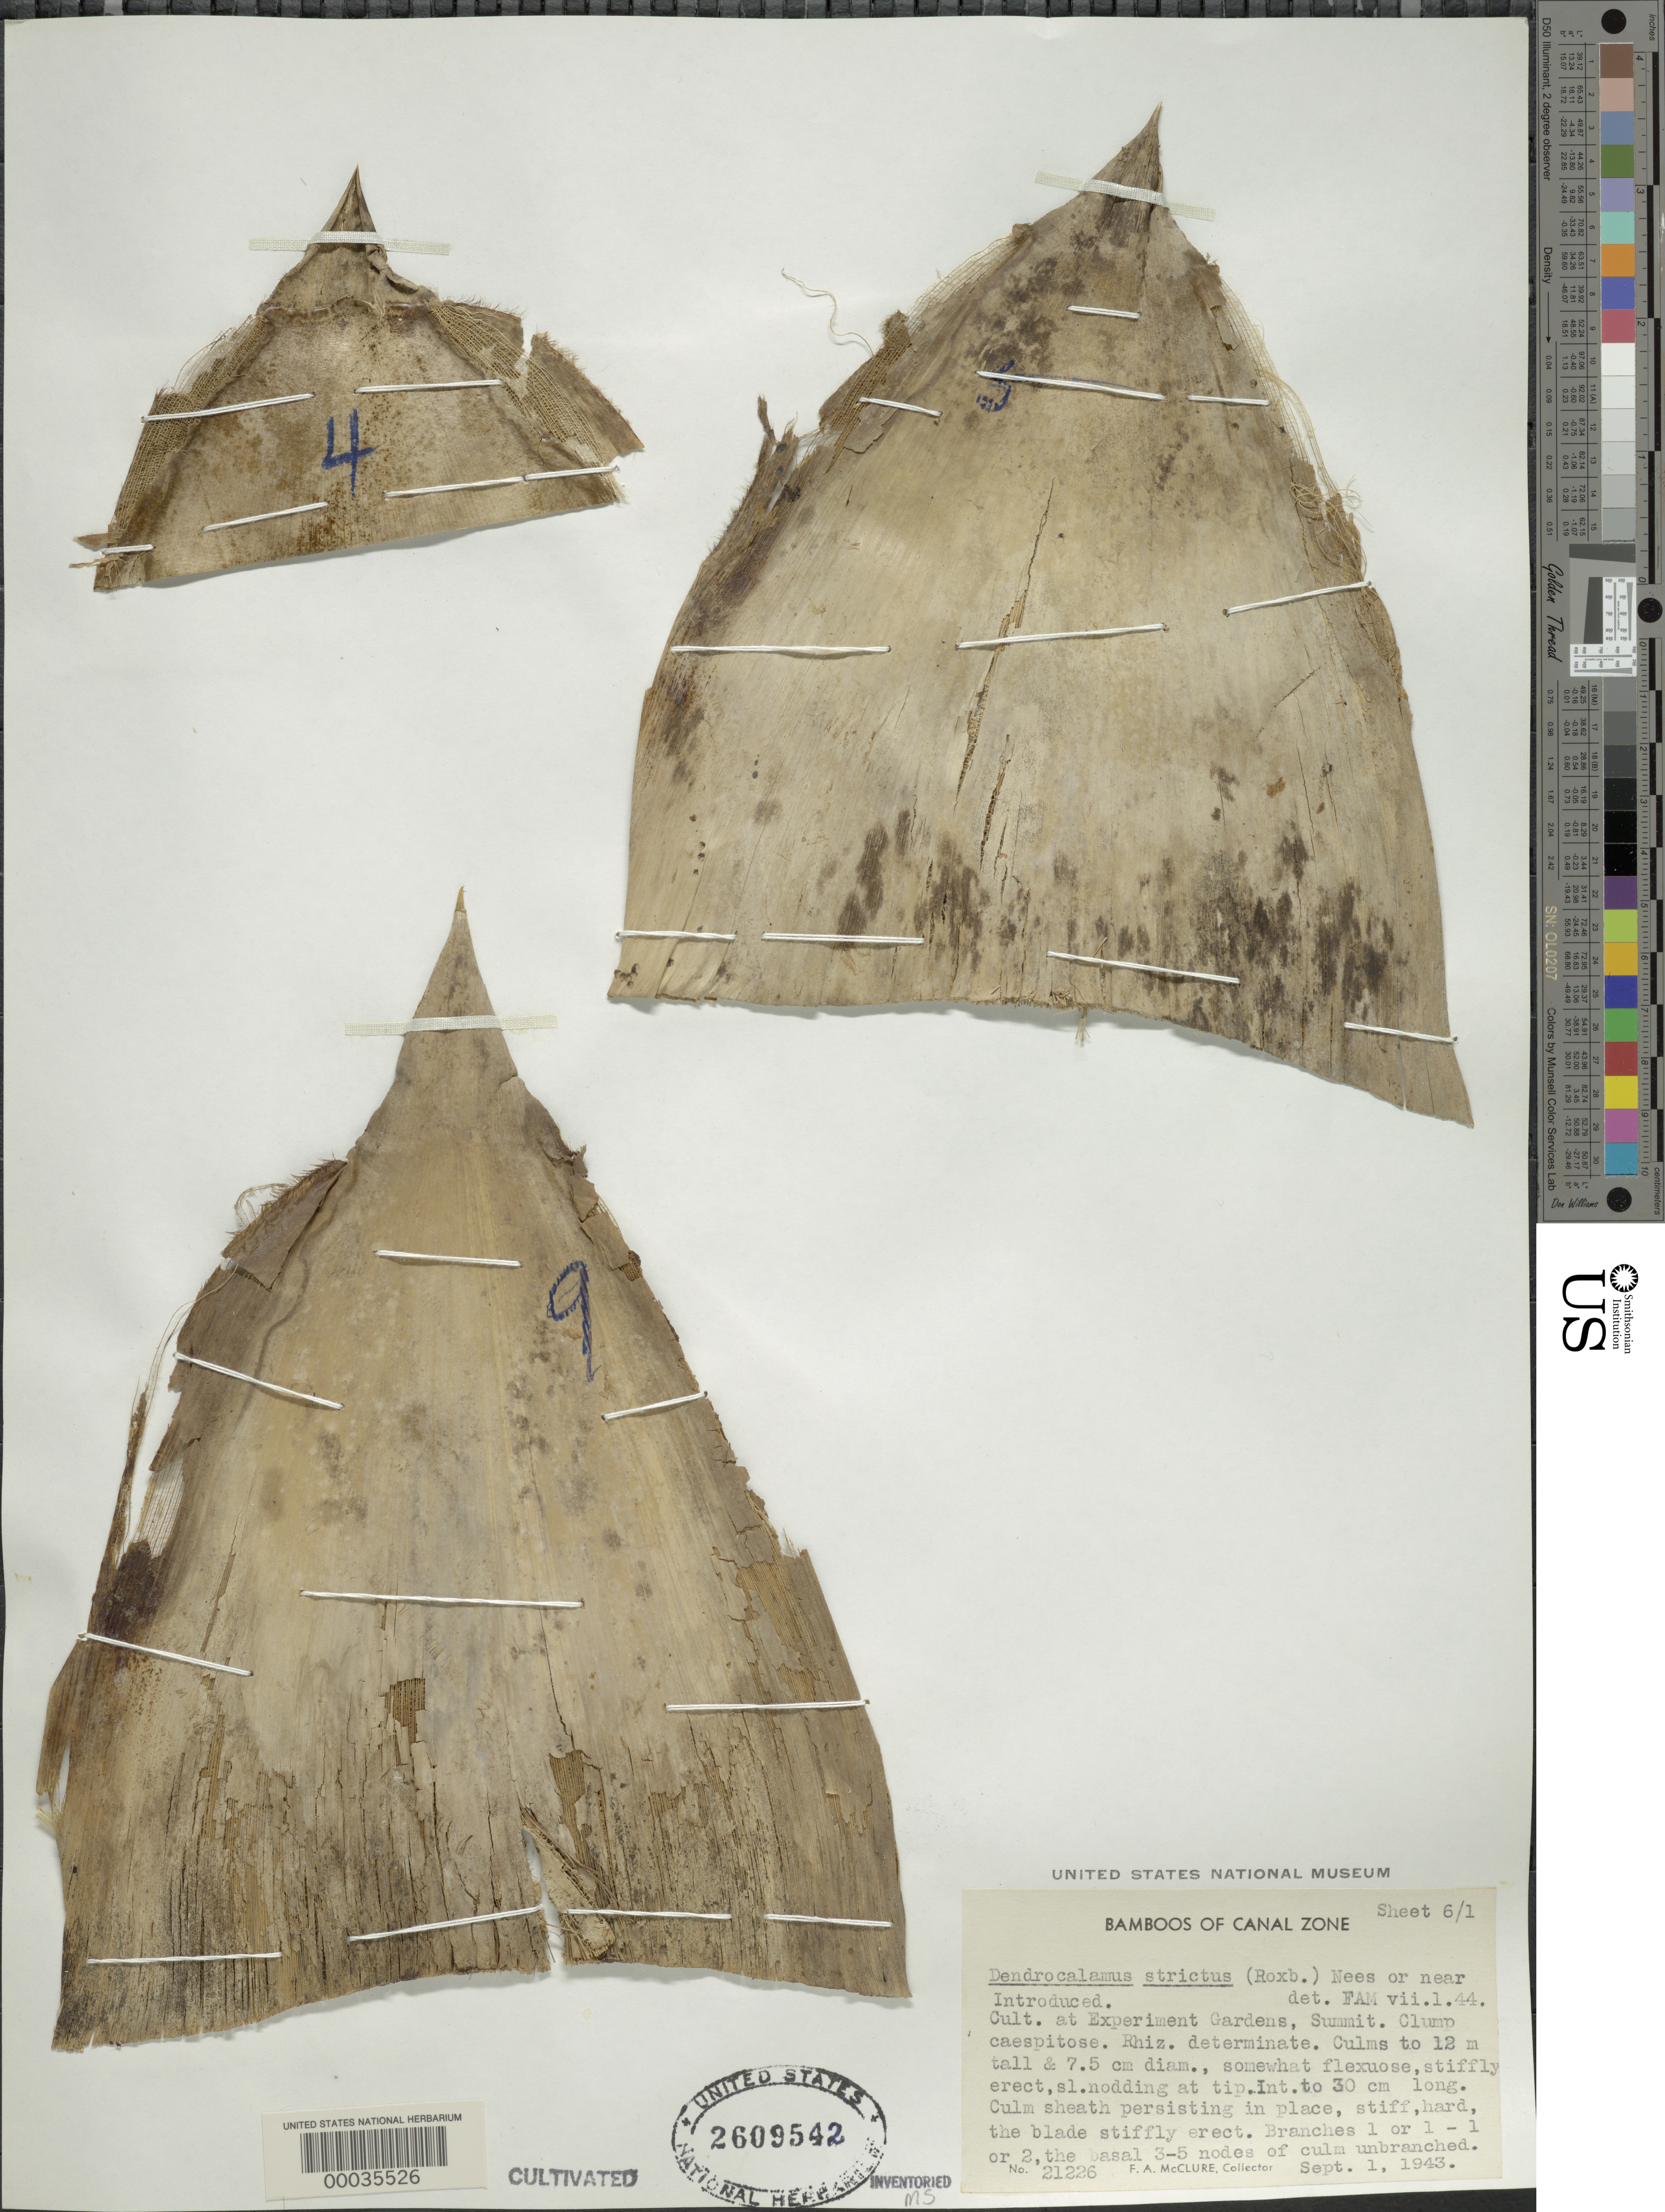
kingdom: Plantae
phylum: Tracheophyta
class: Liliopsida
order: Poales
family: Poaceae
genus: Dendrocalamus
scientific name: Dendrocalamus strictus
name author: (Roxb.) Nees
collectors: F. A. McClure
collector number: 21226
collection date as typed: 01 Sep 1943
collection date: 1943-09-01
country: Panama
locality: Esperimental Garden-summit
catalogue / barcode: US 2609542